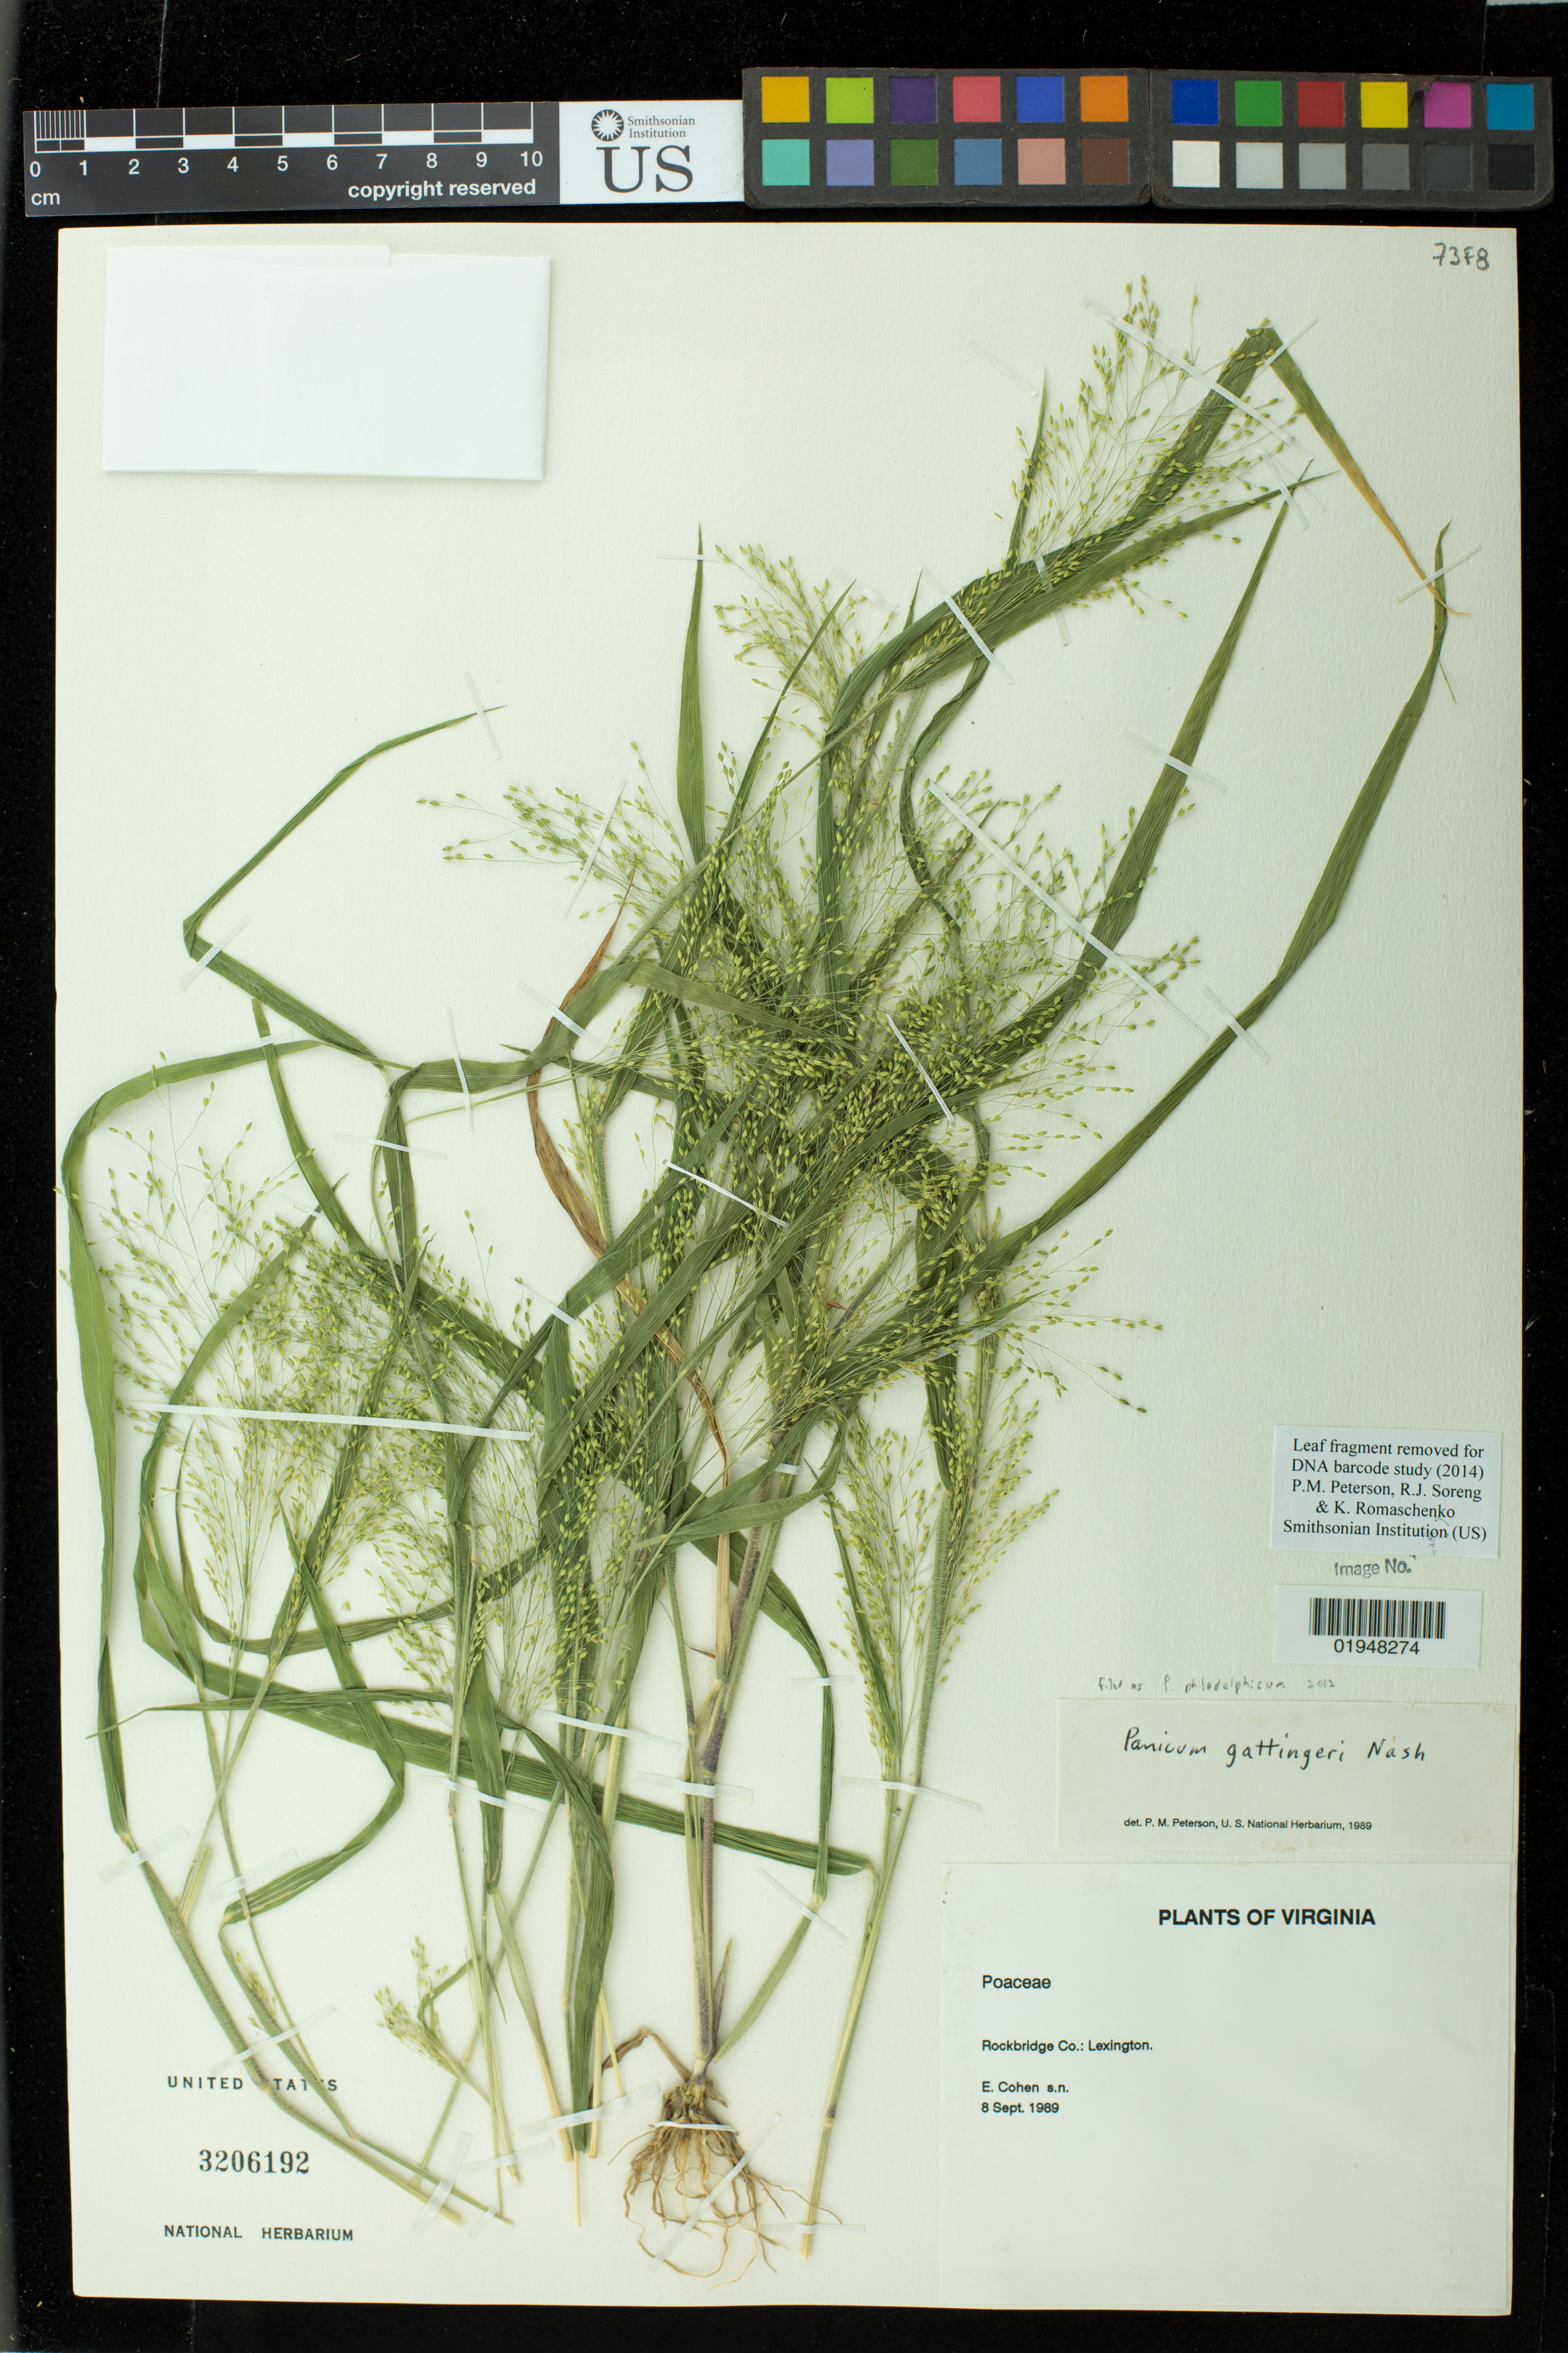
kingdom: Plantae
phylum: Tracheophyta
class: Liliopsida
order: Poales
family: Poaceae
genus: Panicum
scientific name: Panicum philadelphicum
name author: Bernh. ex Trin.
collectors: E. Cohen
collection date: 1989-09-08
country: United States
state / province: Virginia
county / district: Rockbridge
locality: Lexington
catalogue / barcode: US 3206192